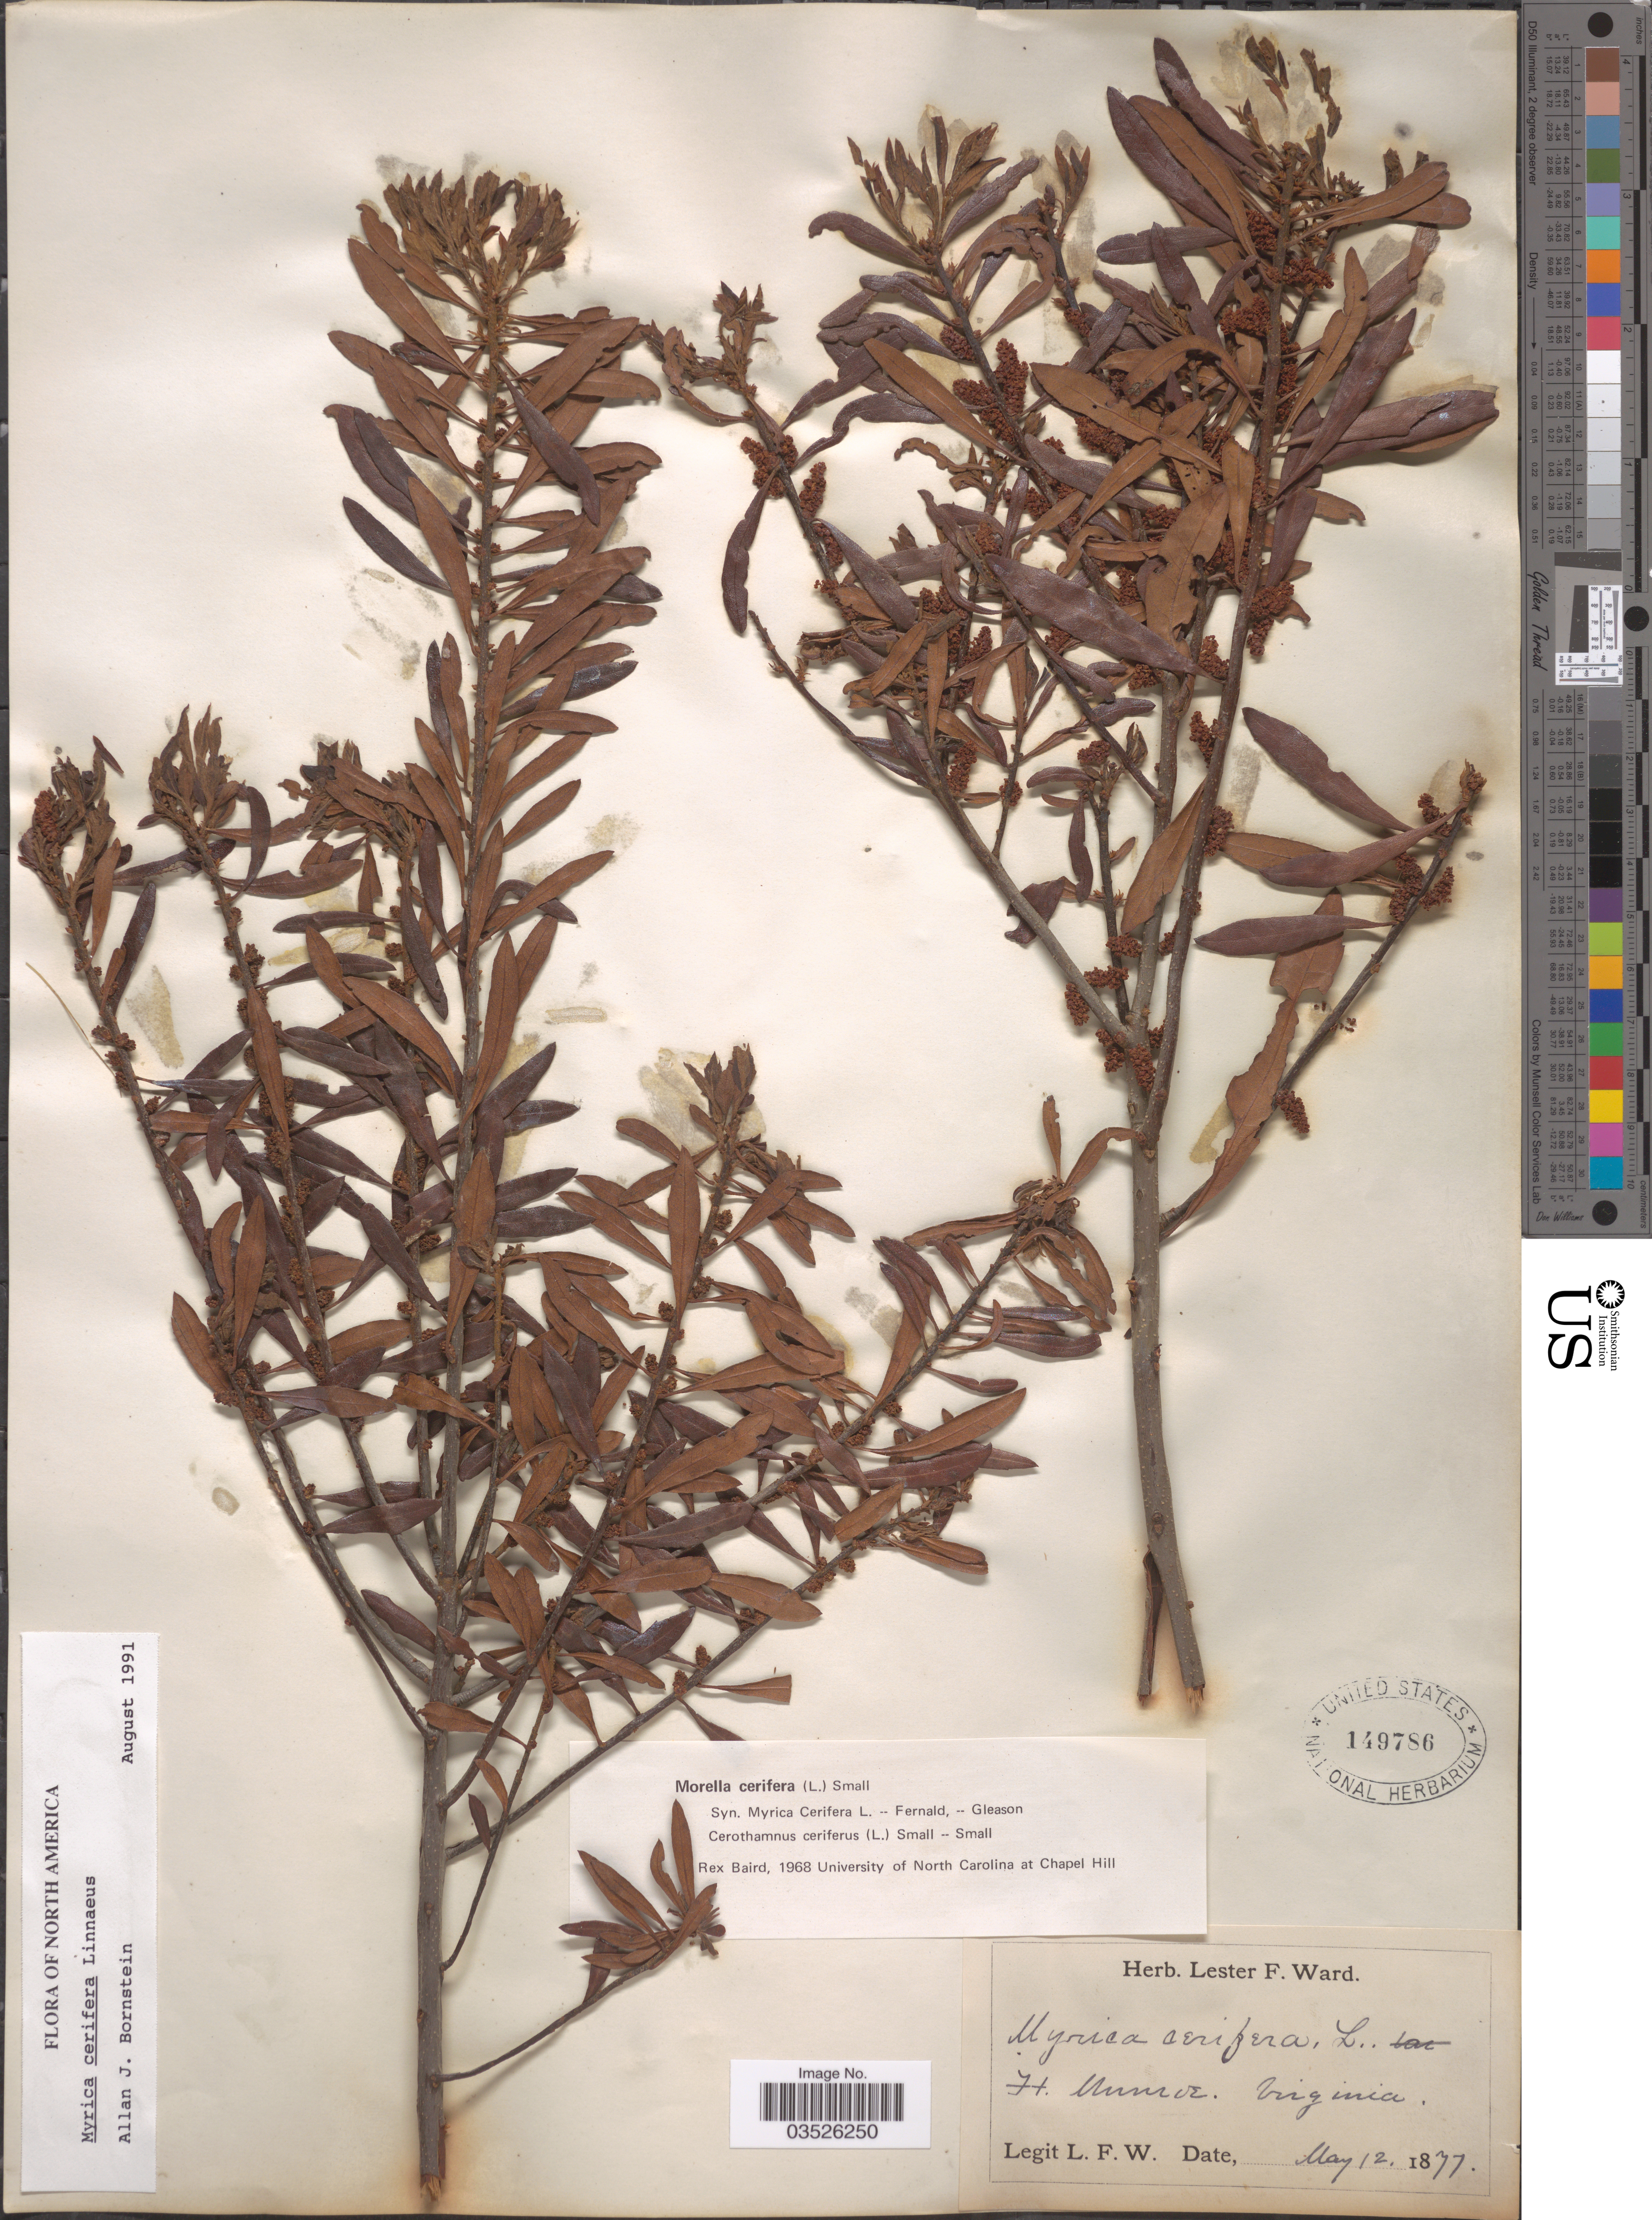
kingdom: Plantae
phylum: Tracheophyta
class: Magnoliopsida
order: Fagales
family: Myricaceae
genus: Morella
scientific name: Morella cerifera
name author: (L.) Small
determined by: Baird, James Rex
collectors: L. F. Ward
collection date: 1877-05-12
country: United States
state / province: Virginia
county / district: City of Hampton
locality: Ft. Munroe.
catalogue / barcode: US 149786